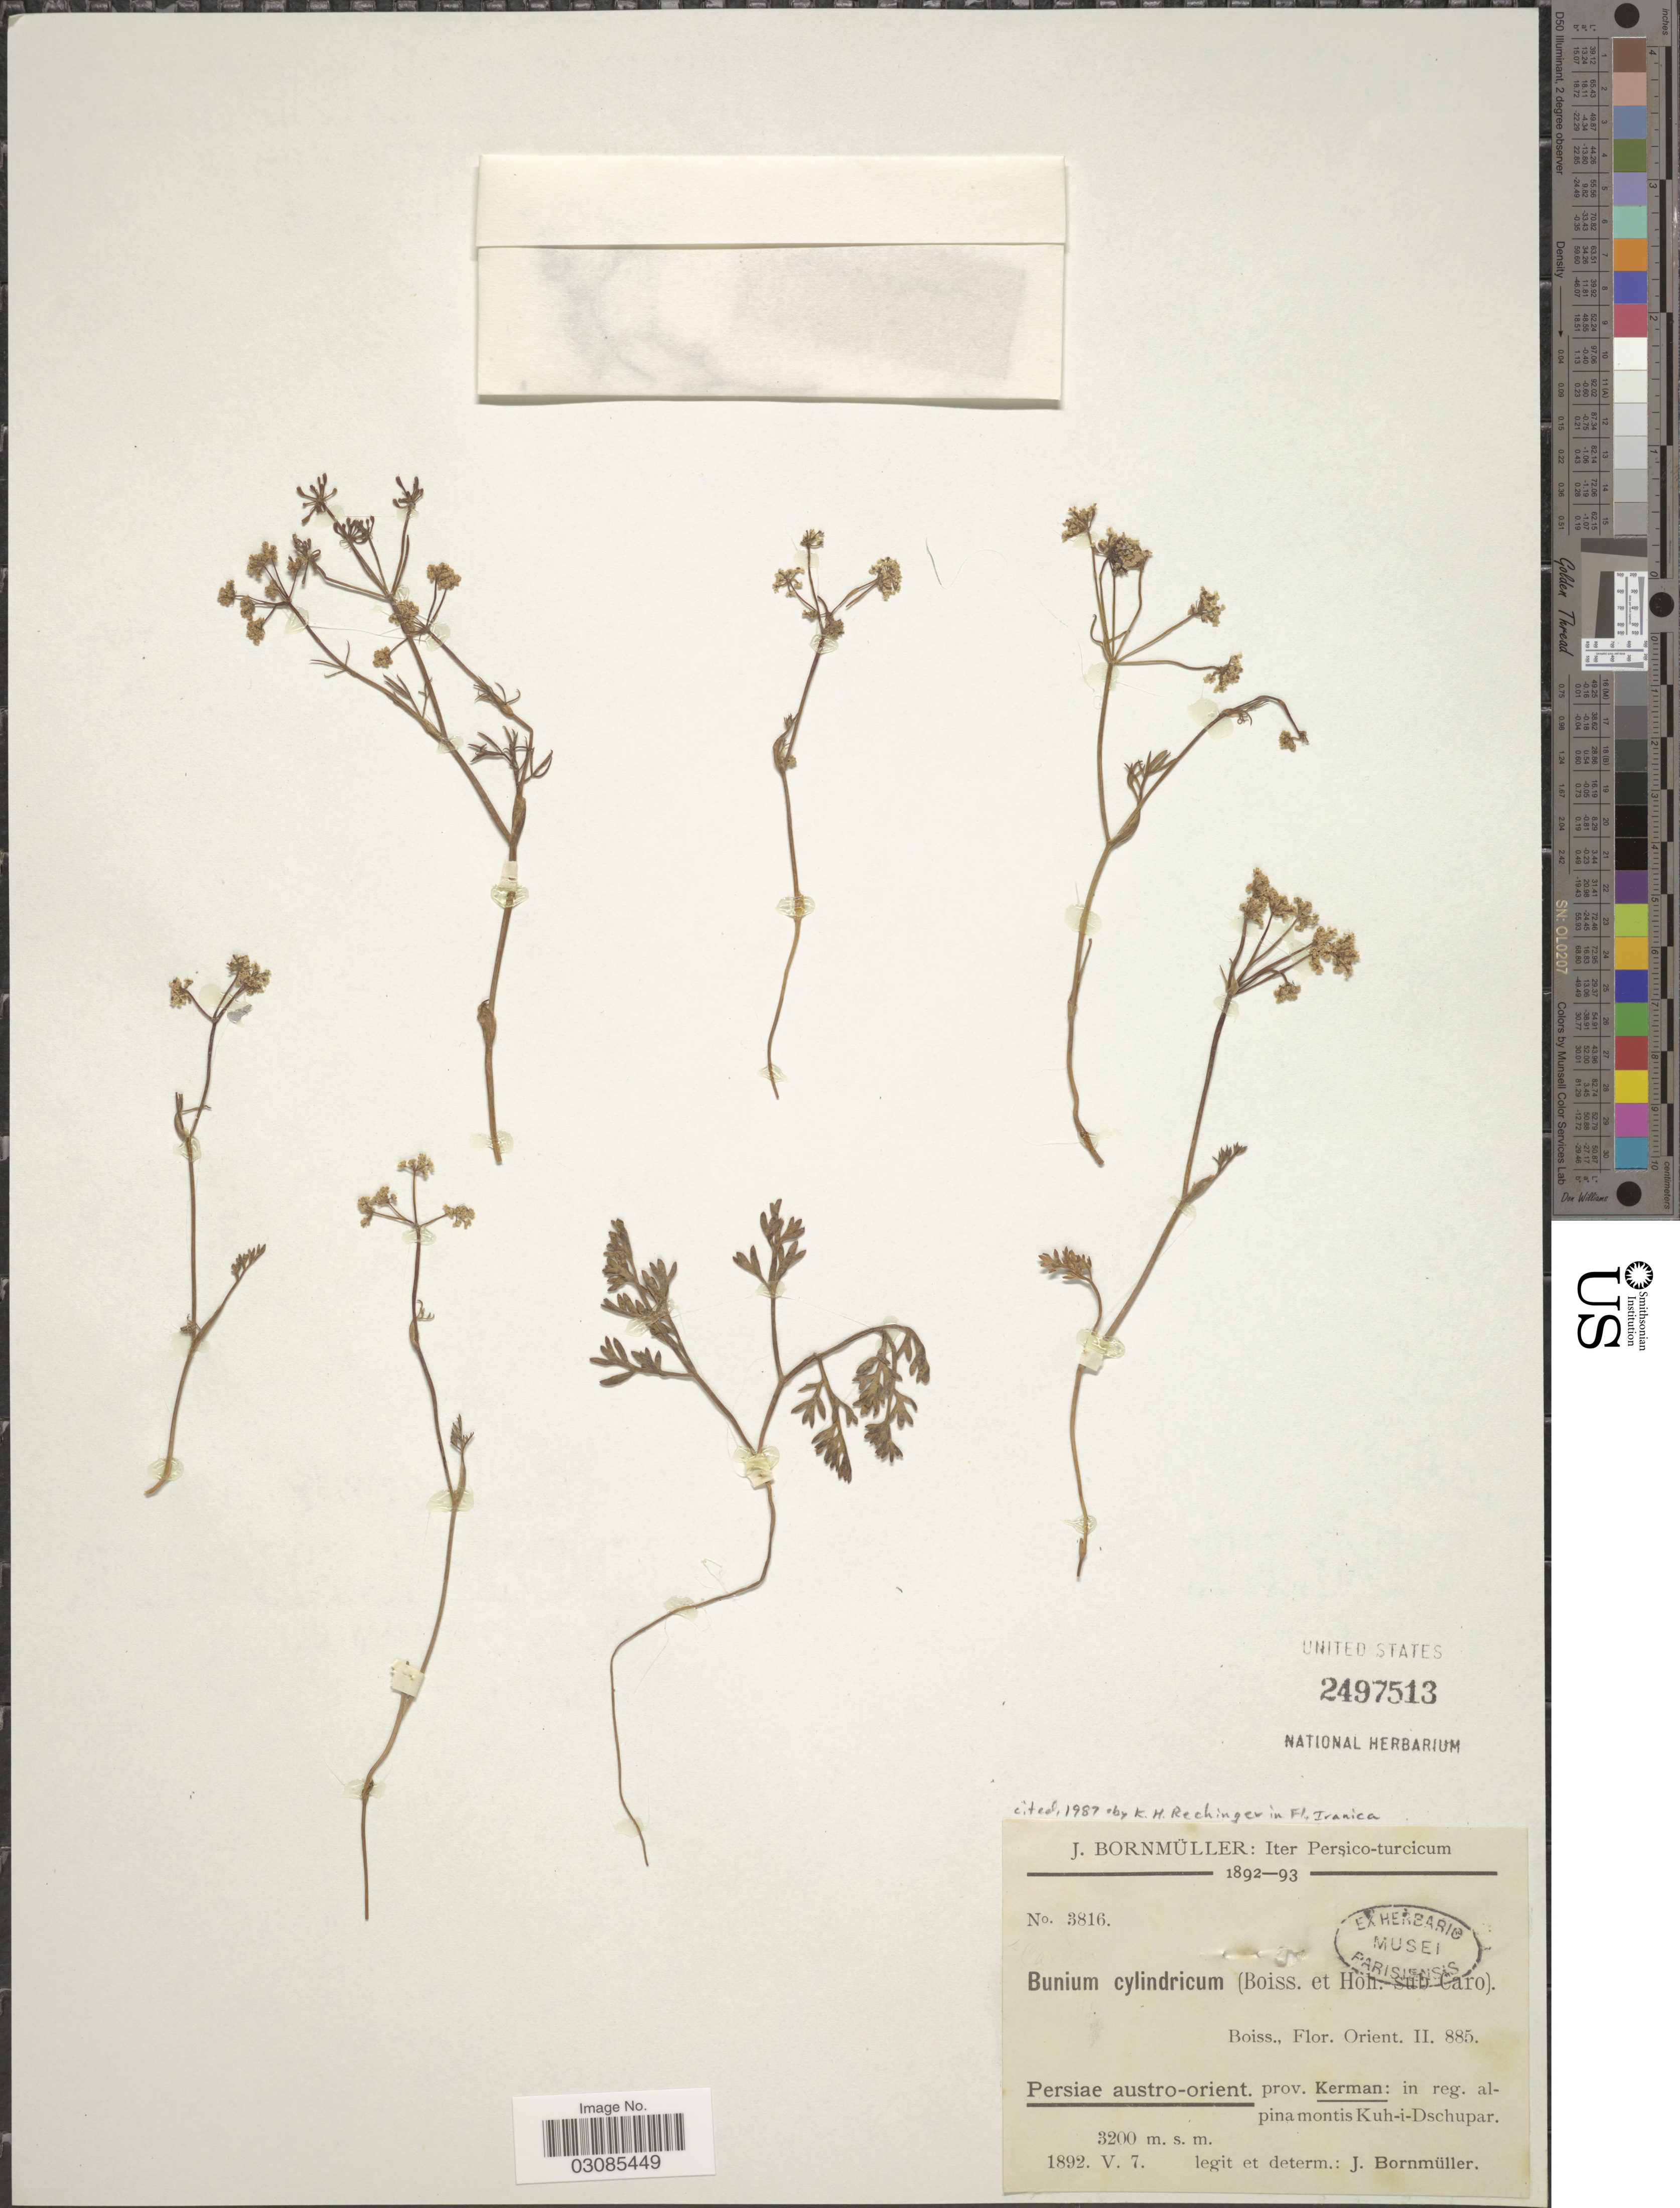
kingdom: Plantae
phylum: Tracheophyta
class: Magnoliopsida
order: Apiales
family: Apiaceae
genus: Bunium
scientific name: Bunium cylindricum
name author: (Boiss. & Hausskn.) Drude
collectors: J. Bornmüller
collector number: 3816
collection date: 1892-05-07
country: Iran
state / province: Kerman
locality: Iter Persico-turcicum. Persiae austro-orient. In reg. alpina montis Kuh-i-Dschupar.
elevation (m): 3200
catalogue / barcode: US 2497513